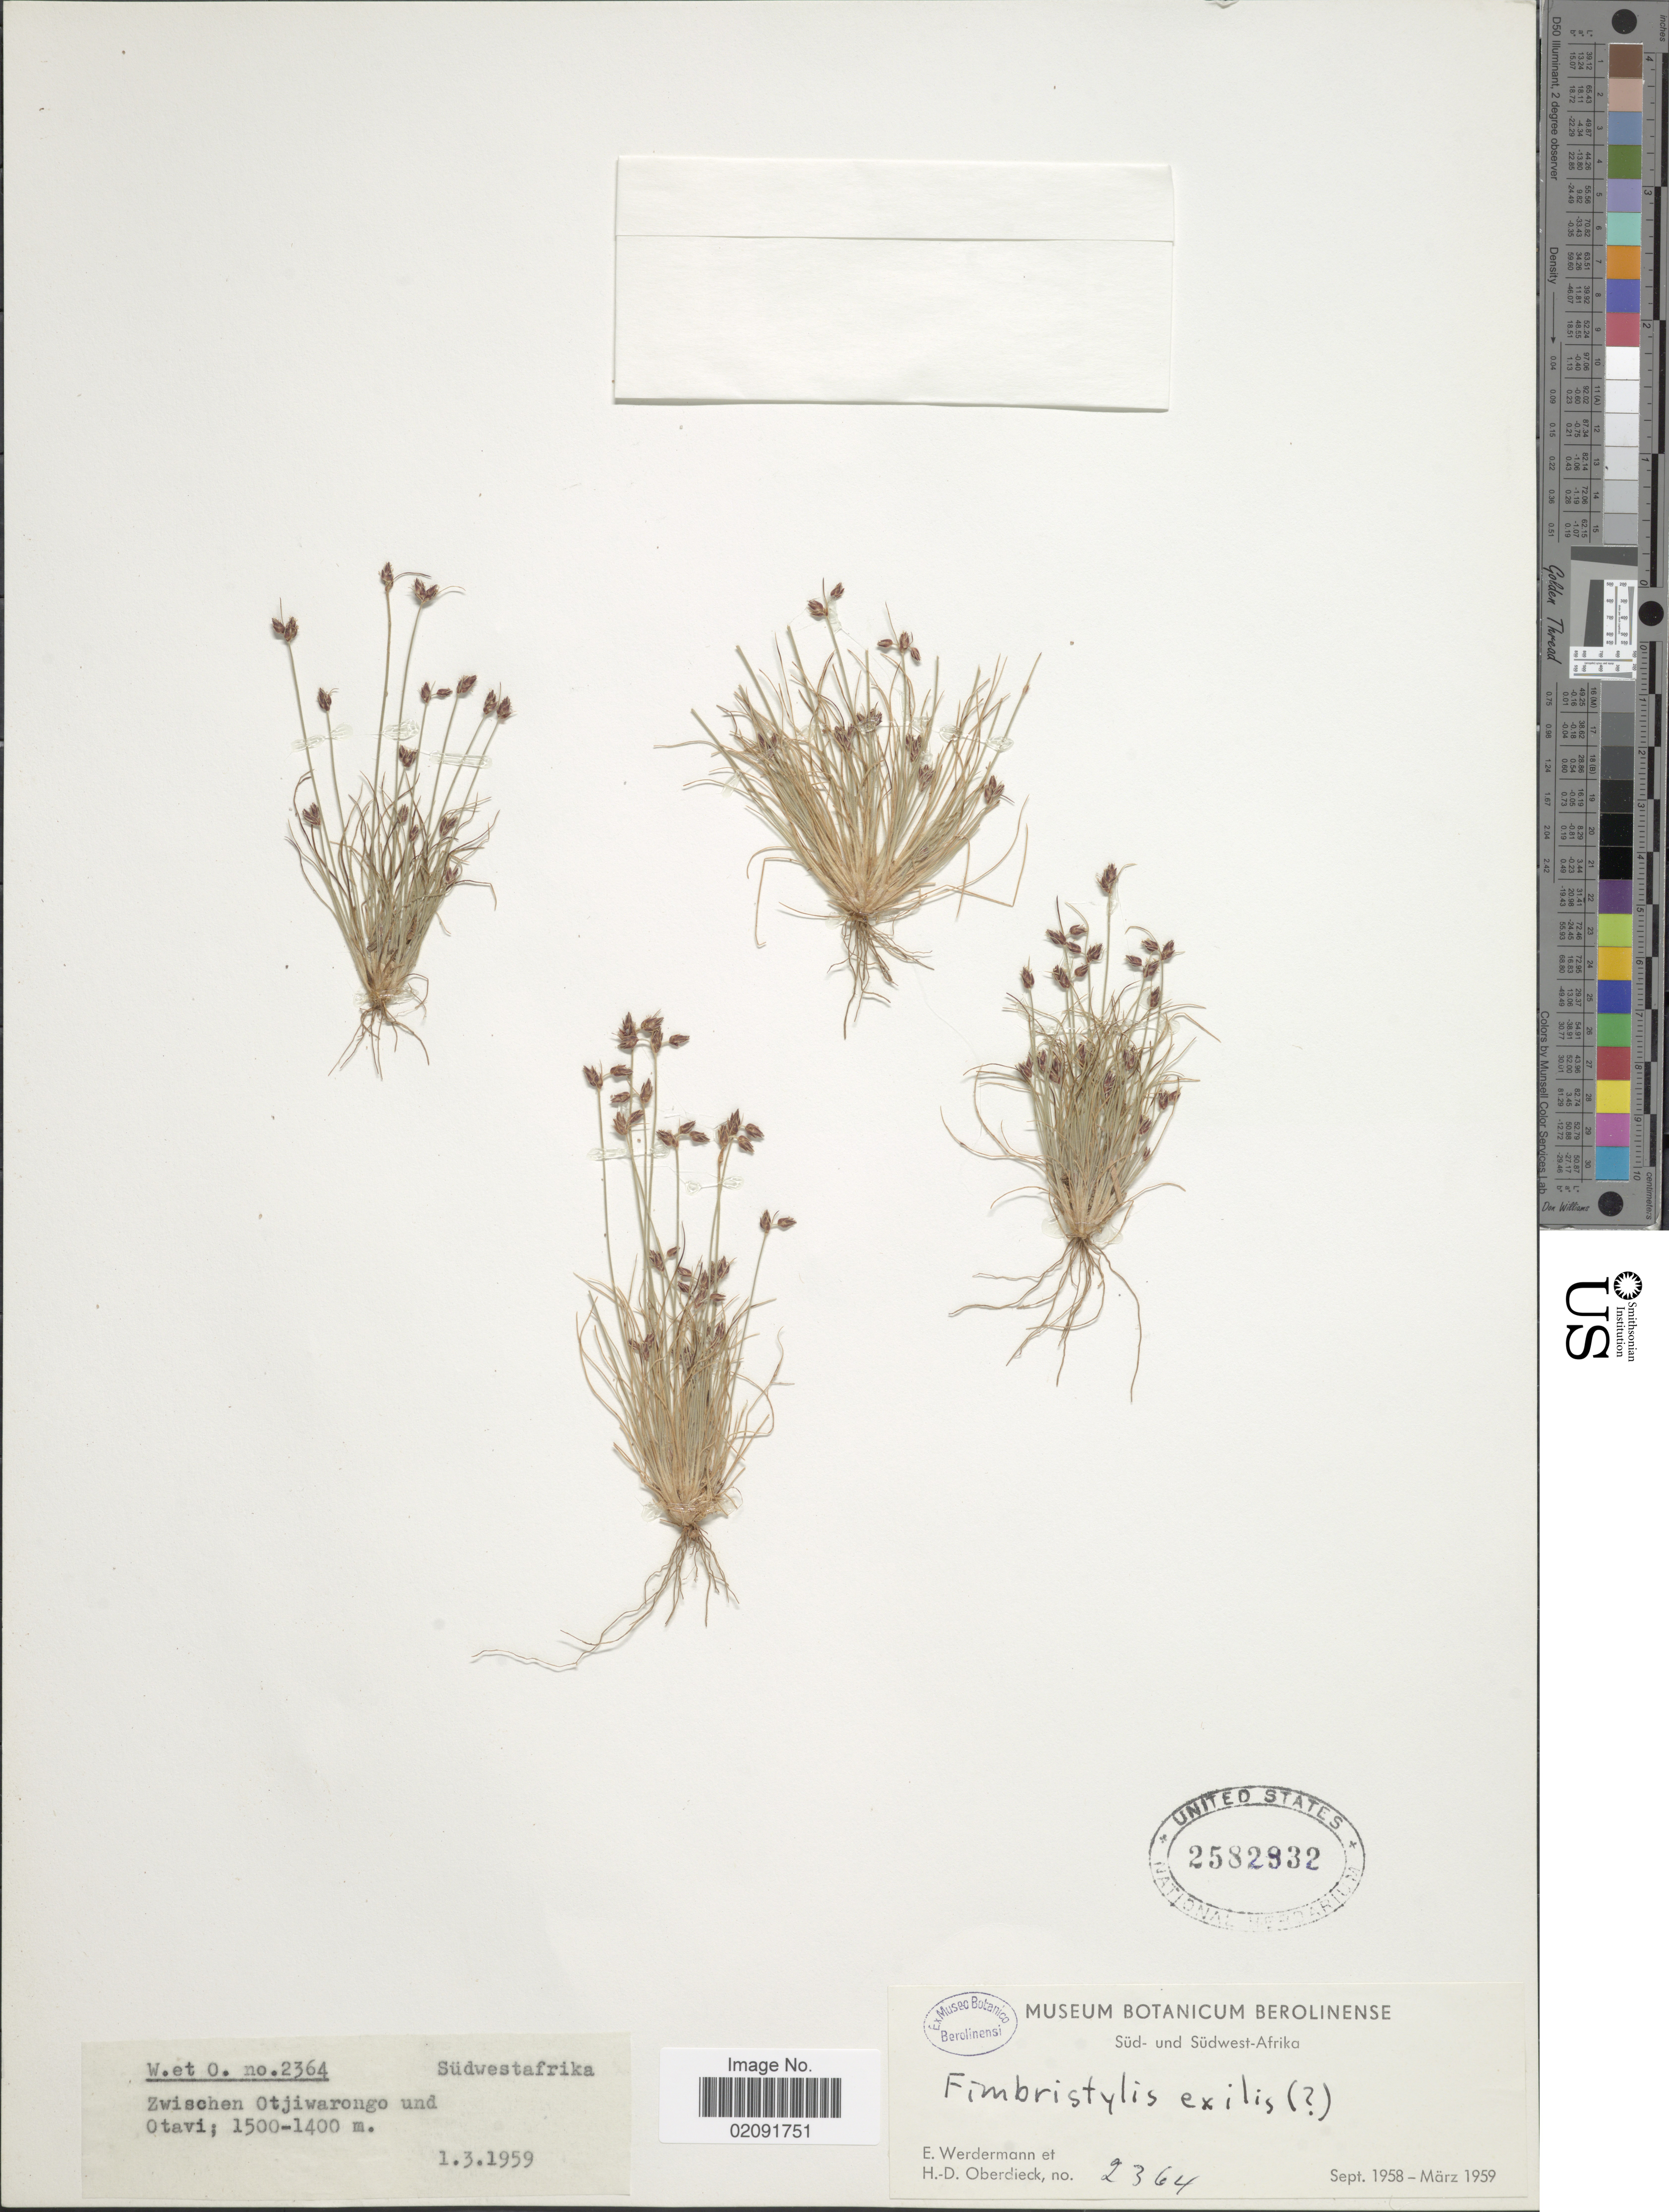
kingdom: Plantae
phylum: Tracheophyta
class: Liliopsida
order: Poales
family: Cyperaceae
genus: Bulbostylis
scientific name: Bulbostylis hispidula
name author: (Vahl) R.W. Haines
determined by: Strong, Mark T., (BOT), Smithsonian Institution - National Museum of Natural History (UNITED STATES)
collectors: E. Werdermann & H. Oberdieck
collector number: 2364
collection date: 1959-03-01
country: Namibia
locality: Süd- und Südwest-Afrika. Zwischen Otjiwarongo und Otavi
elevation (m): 1400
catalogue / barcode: US 2582332